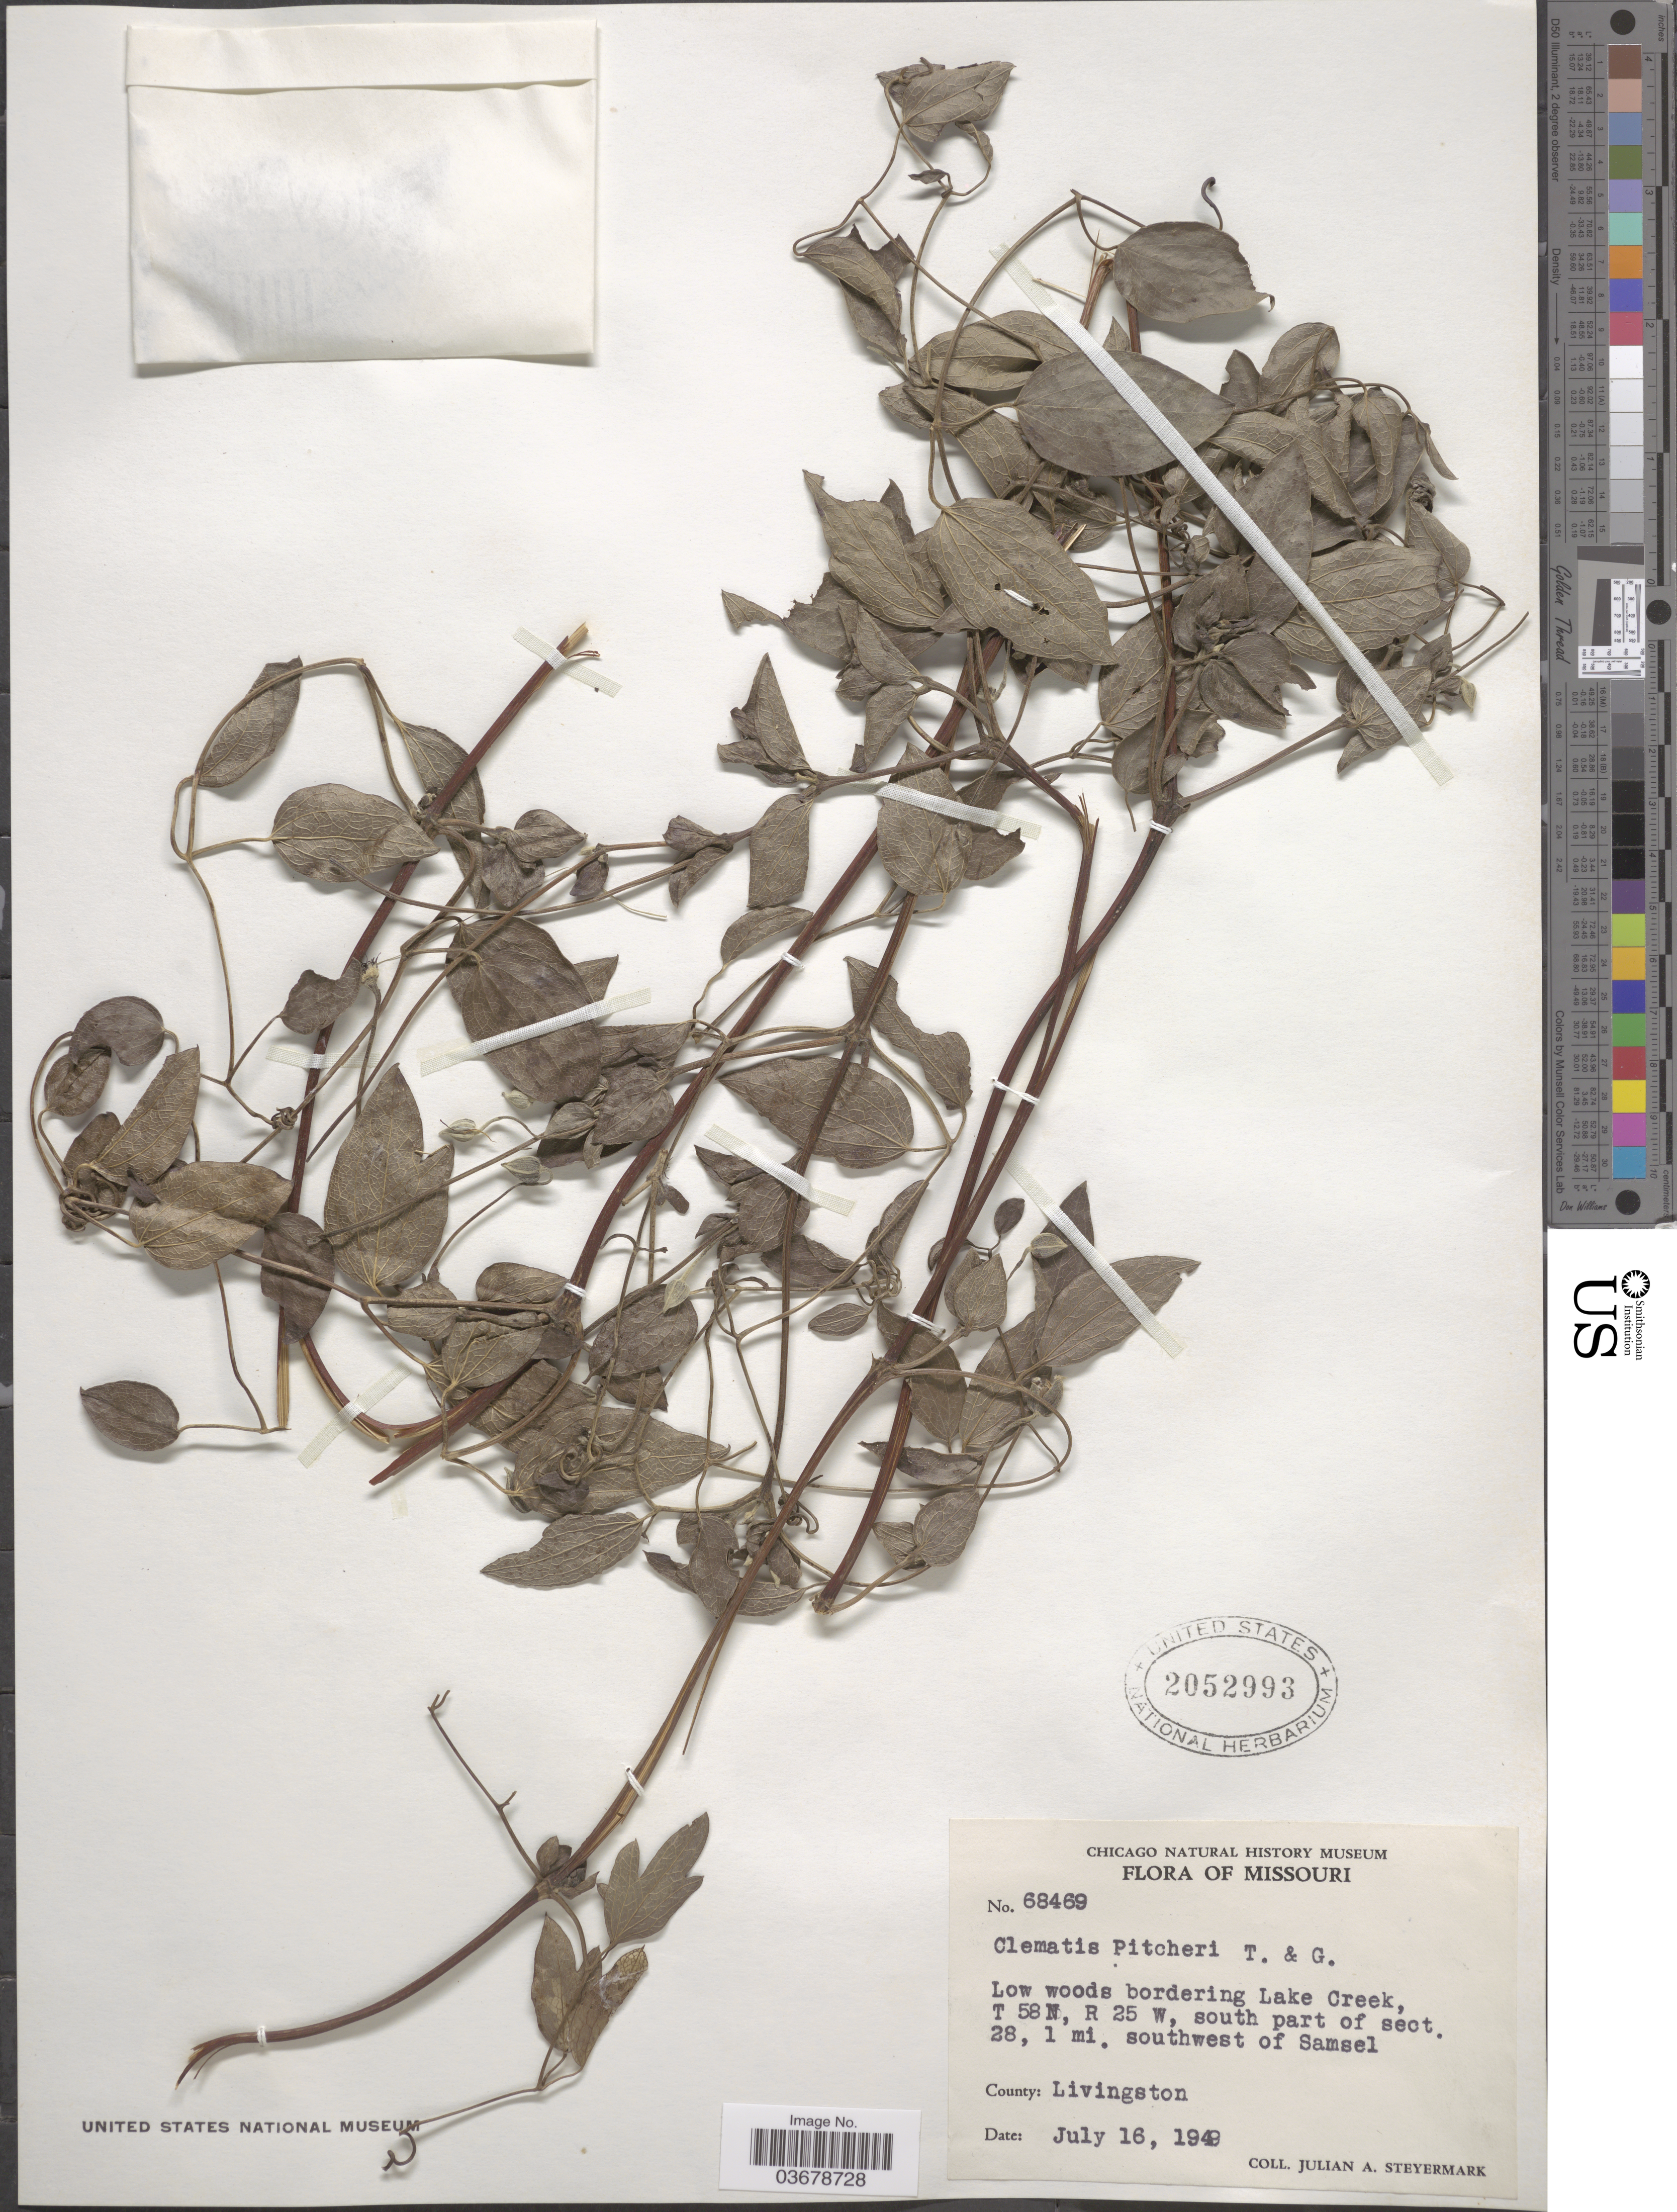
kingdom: Plantae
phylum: Tracheophyta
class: Magnoliopsida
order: Ranunculales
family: Ranunculaceae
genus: Clematis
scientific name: Clematis viorna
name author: L.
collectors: J. Steyermark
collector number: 68469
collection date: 1949-07-16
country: United States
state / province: Missouri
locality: Low woods bordering Lake Creek, T 58 N, R 25 W, south part of sect. 28, 1 mi. southwest of Samsel. County: Livingston.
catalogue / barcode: US 2052993